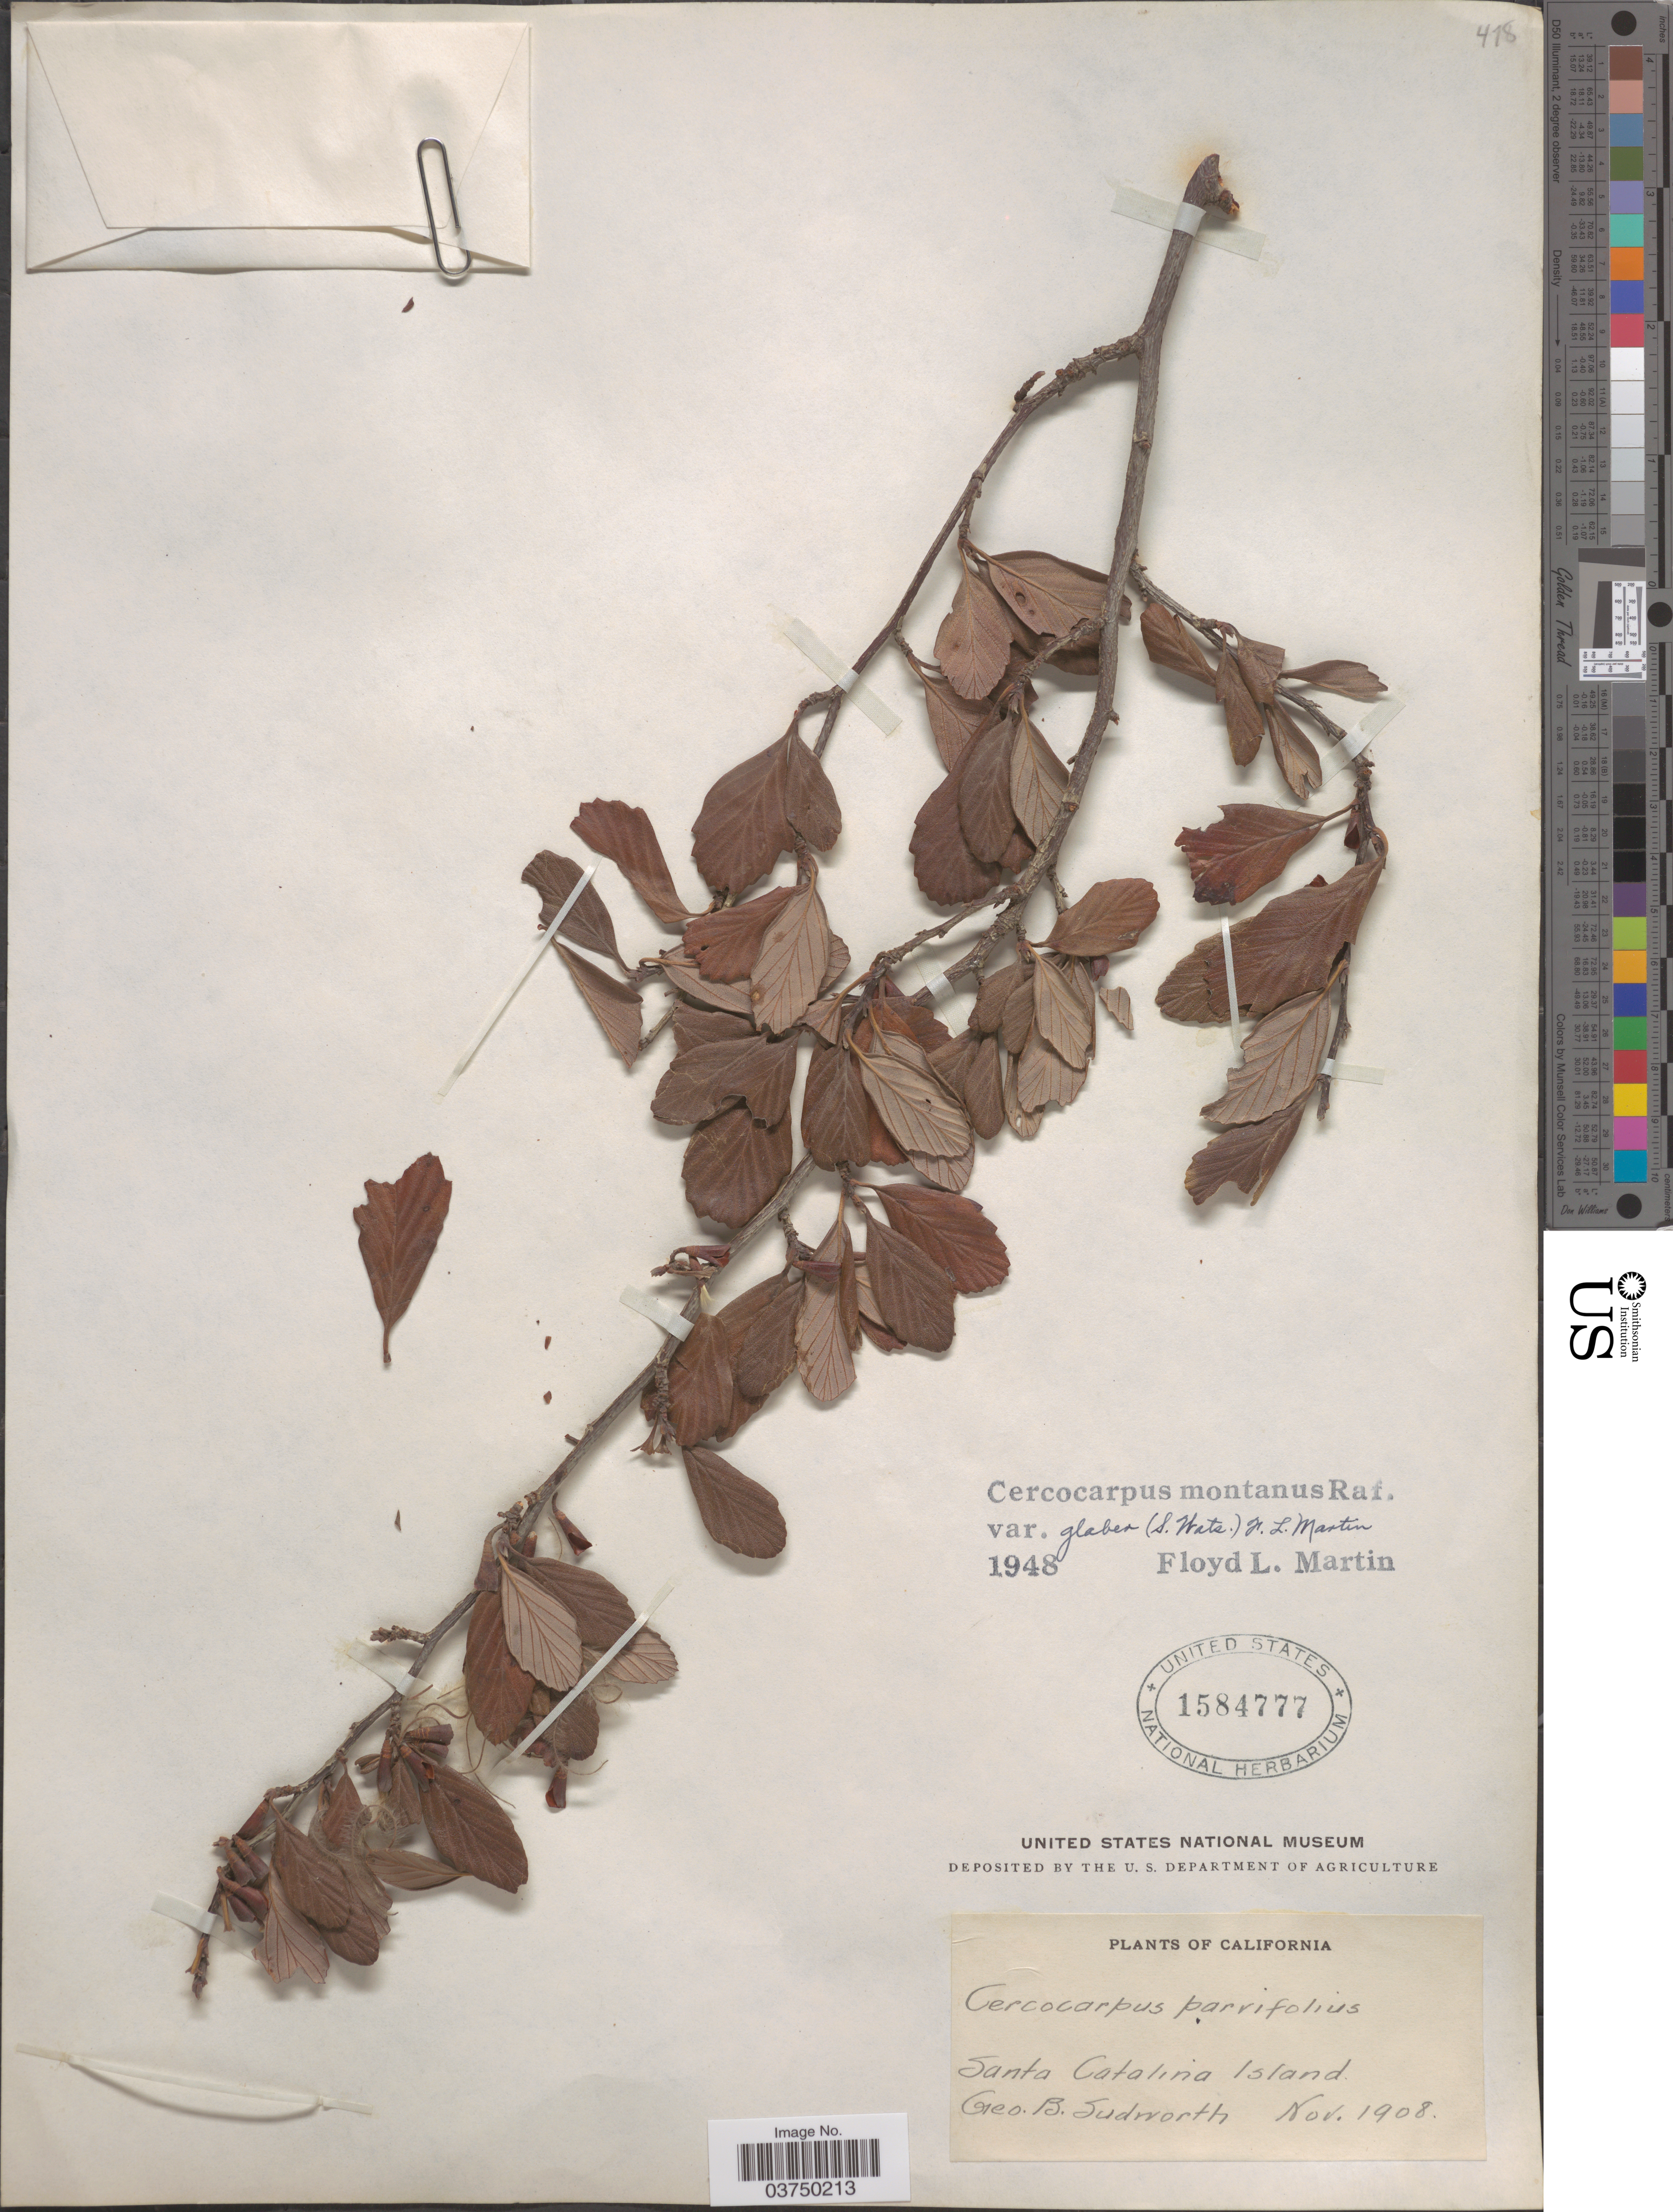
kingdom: Plantae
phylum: Tracheophyta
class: Magnoliopsida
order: Rosales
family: Rosaceae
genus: Cercocarpus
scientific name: Cercocarpus montanus var. glaber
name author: (S. Watson) F.L. Martin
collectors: G. B. Sudworth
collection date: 1908-11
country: United States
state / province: California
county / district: Los Angeles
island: Santa Catalina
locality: Santa Catalina Island.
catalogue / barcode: US 1584777